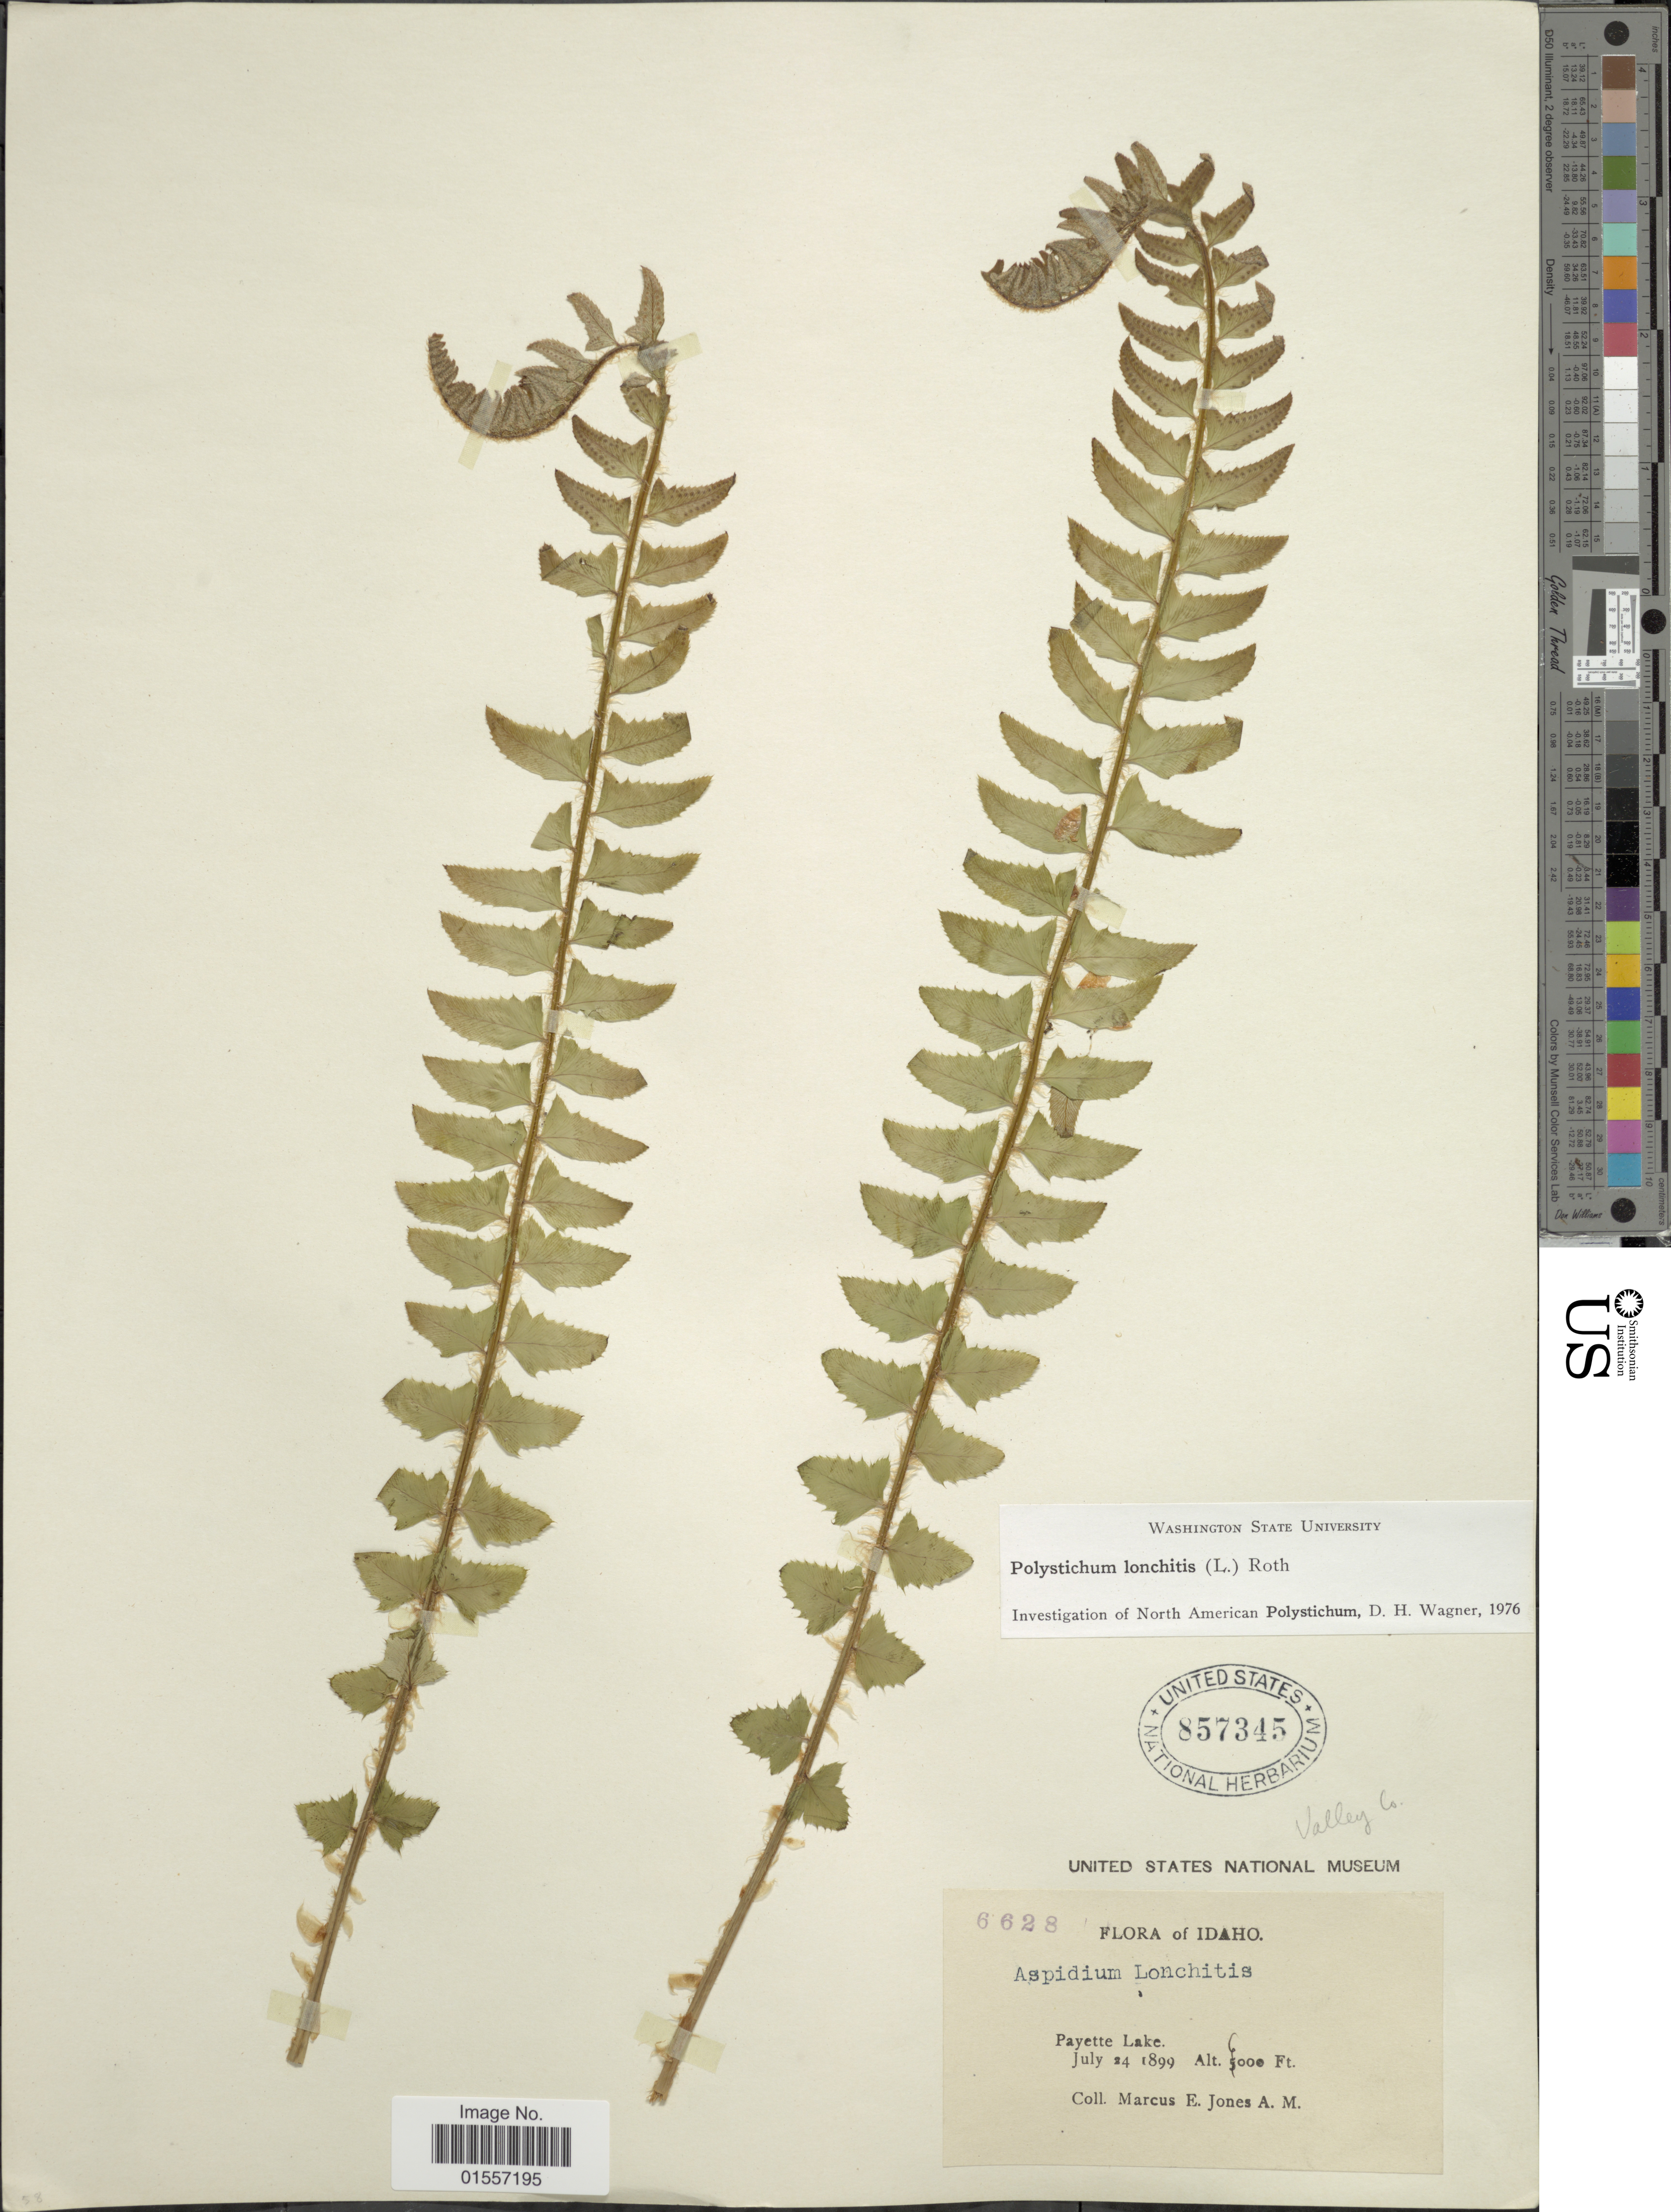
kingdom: Plantae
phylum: Tracheophyta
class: Polypodiopsida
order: Polypodiales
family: Dryopteridaceae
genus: Polystichum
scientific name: Polystichum lonchitis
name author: (Roth) L.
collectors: M. E. Jones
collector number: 6628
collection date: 1899-07-24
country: United States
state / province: Idaho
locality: Payette Lake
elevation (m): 1829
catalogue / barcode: US 857345